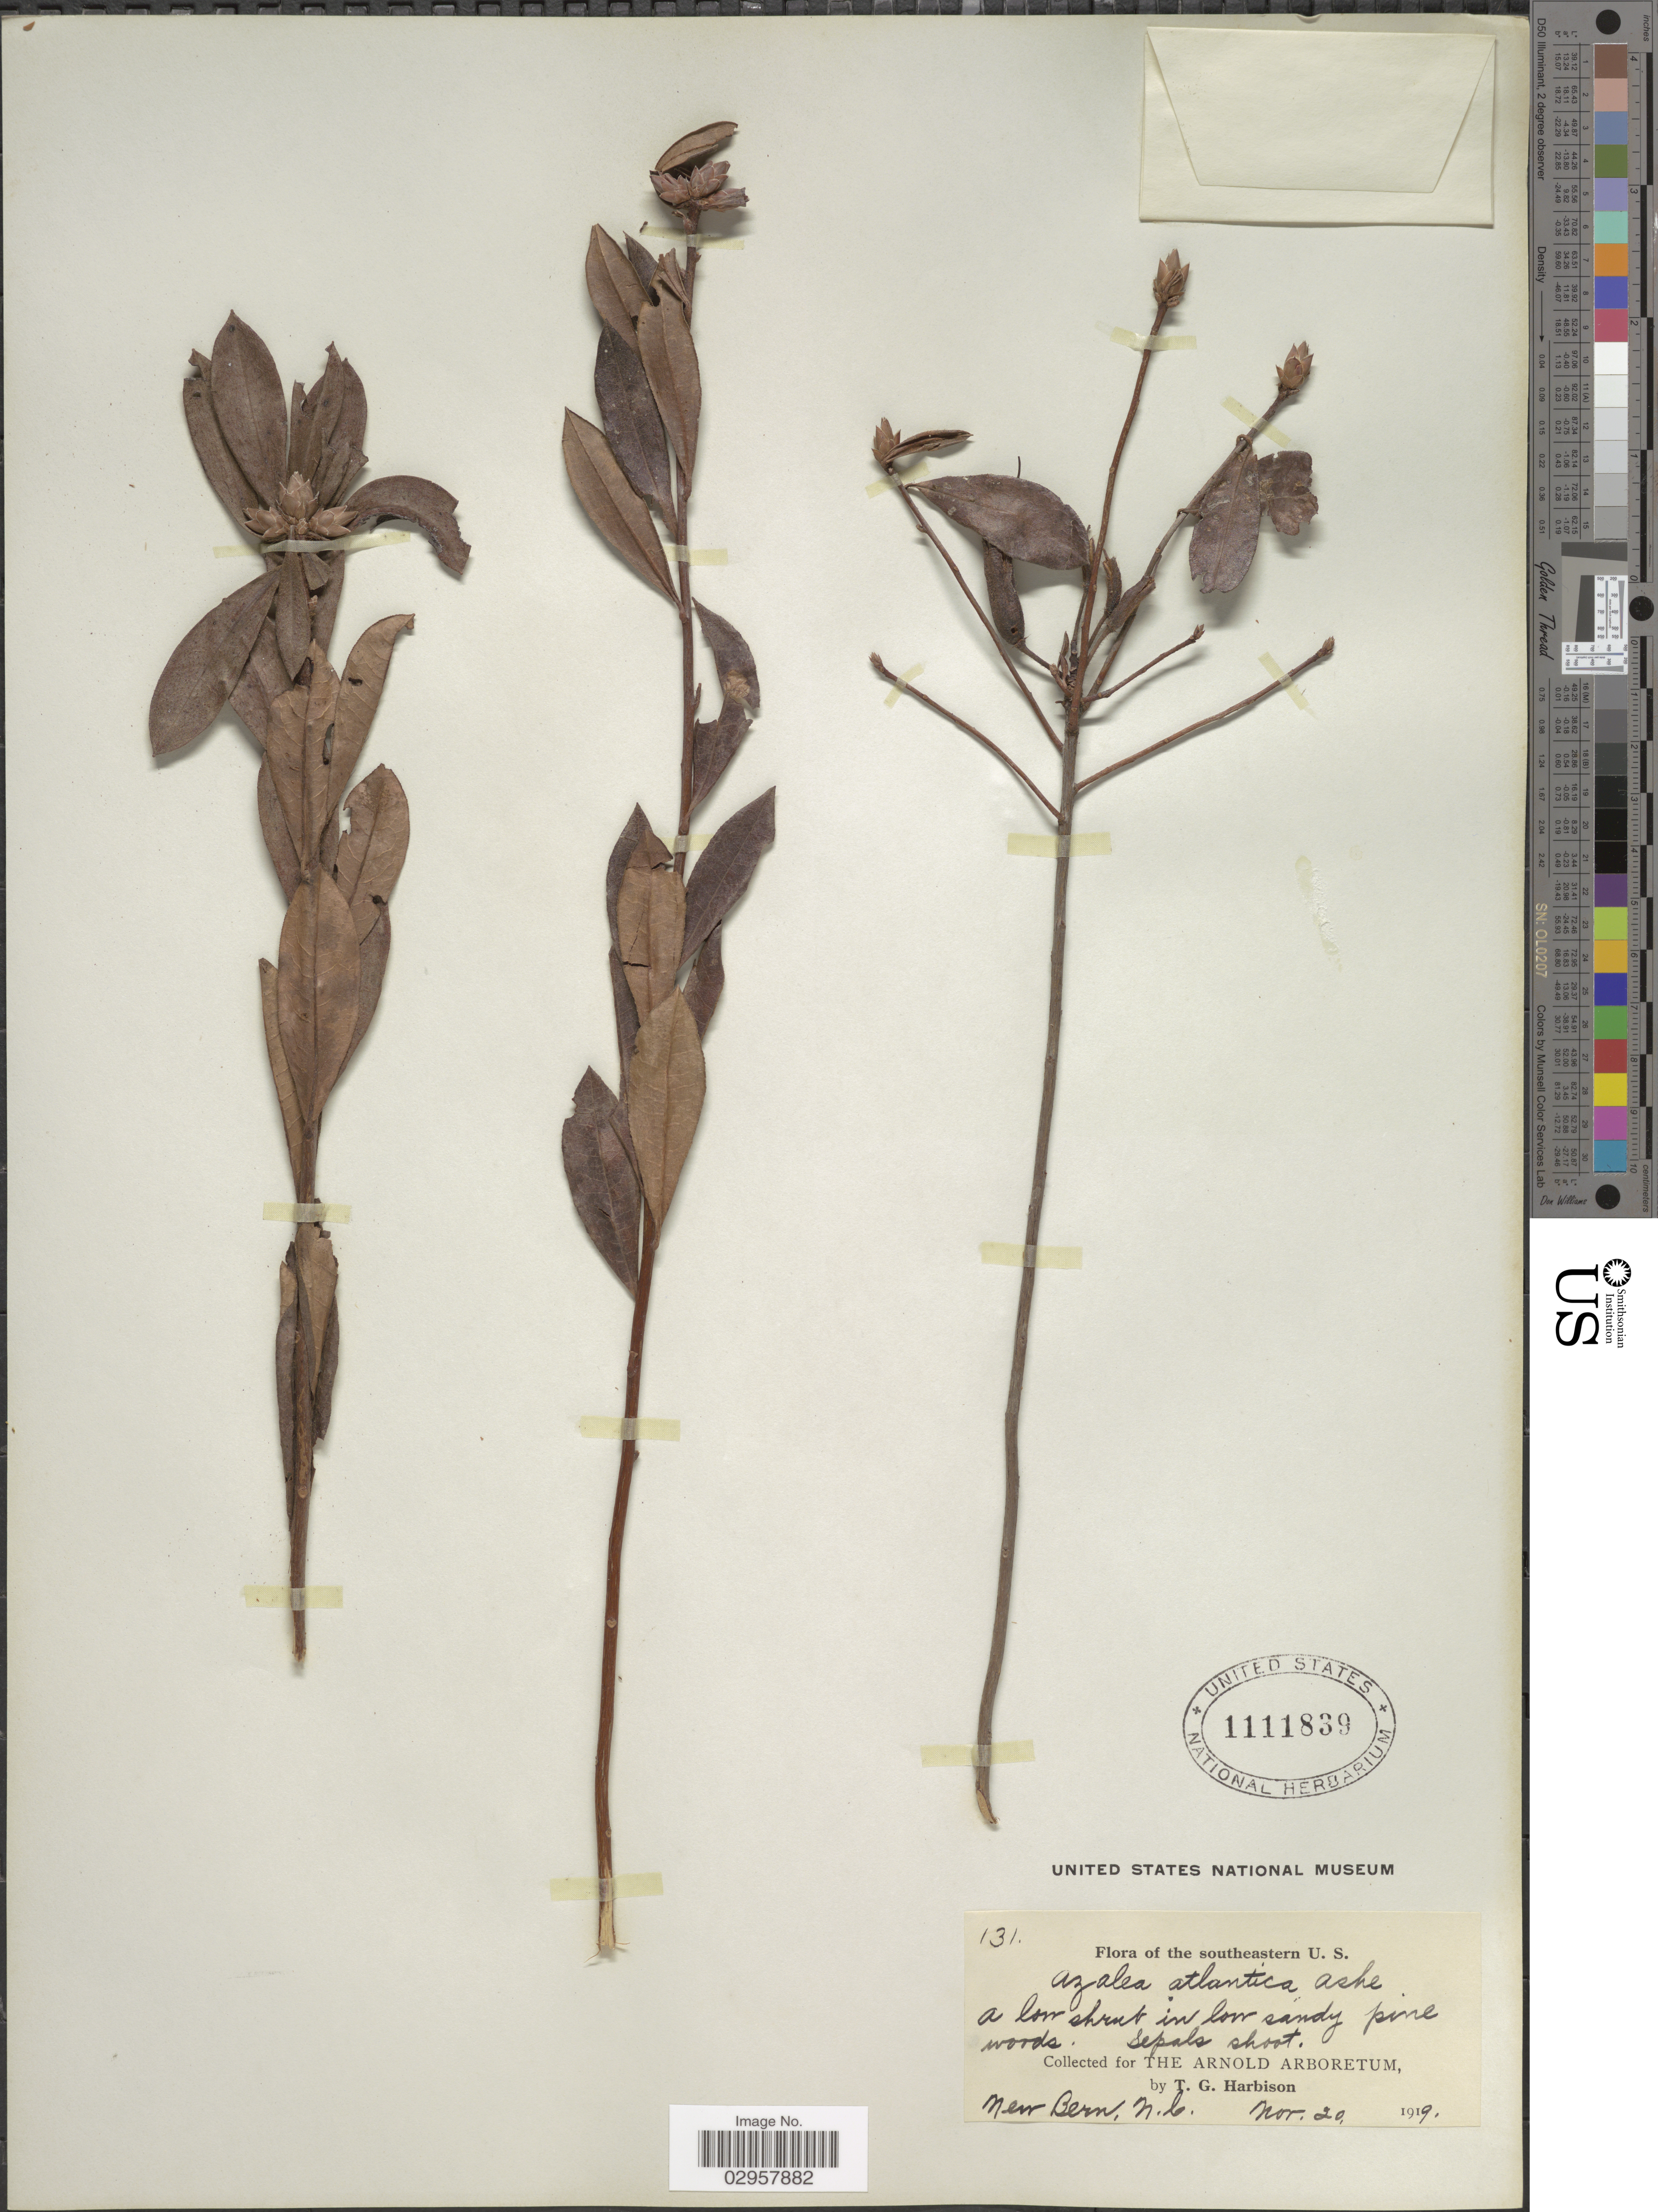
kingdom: Plantae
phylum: Tracheophyta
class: Magnoliopsida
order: Ericales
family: Ericaceae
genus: Rhododendron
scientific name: Rhododendron atlanticum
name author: (Ashe) Rehder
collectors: T. Harbison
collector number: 131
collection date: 1919-11-20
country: United States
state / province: North Carolina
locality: Southeastern U.S. Near Bern.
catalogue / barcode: US 1111839